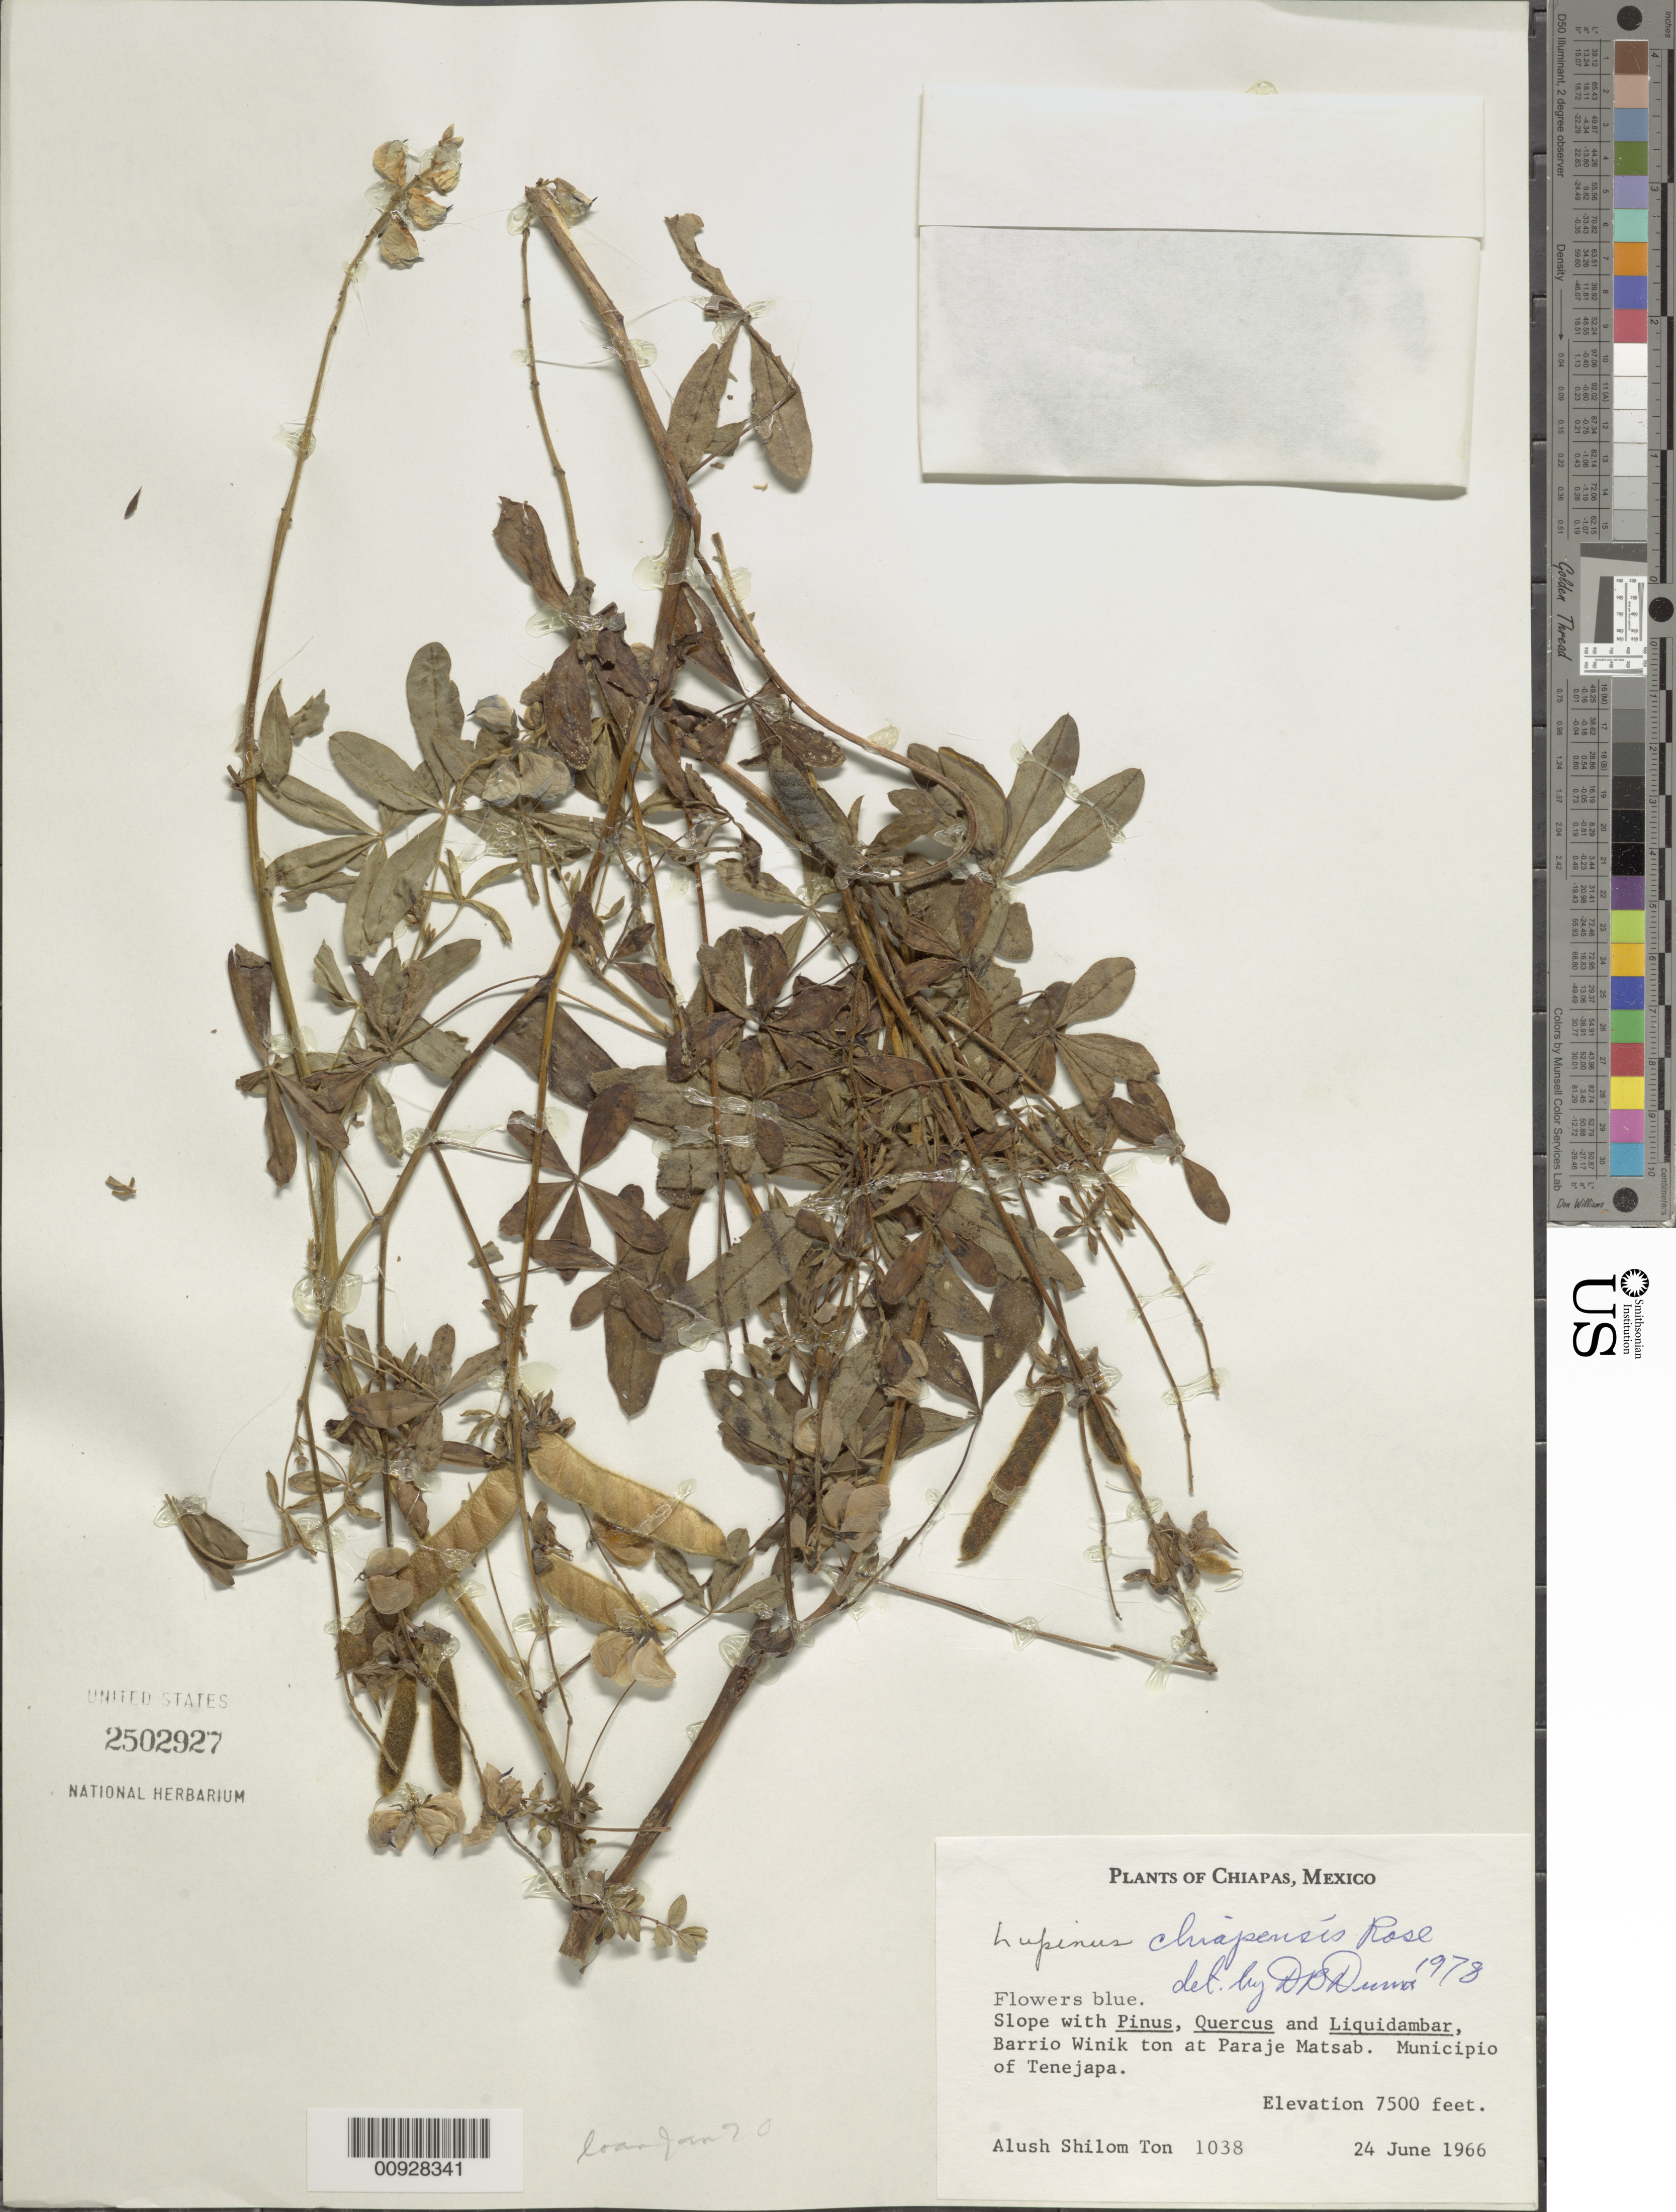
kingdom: Plantae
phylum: Tracheophyta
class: Magnoliopsida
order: Fabales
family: Fabaceae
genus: Lupinus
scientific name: Lupinus chiapensis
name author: Rose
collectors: A. Shilom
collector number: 1038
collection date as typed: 24 Jun 1966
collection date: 1966-06-24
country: Mexico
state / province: Chiapas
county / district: Tenejapa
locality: Barrio Winik ton at Paraje Matsab. Municipio of Tenejapa, Chiapas.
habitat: Slope with Pinus, Quercus and Liquidambar.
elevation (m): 2286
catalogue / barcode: US 2502927